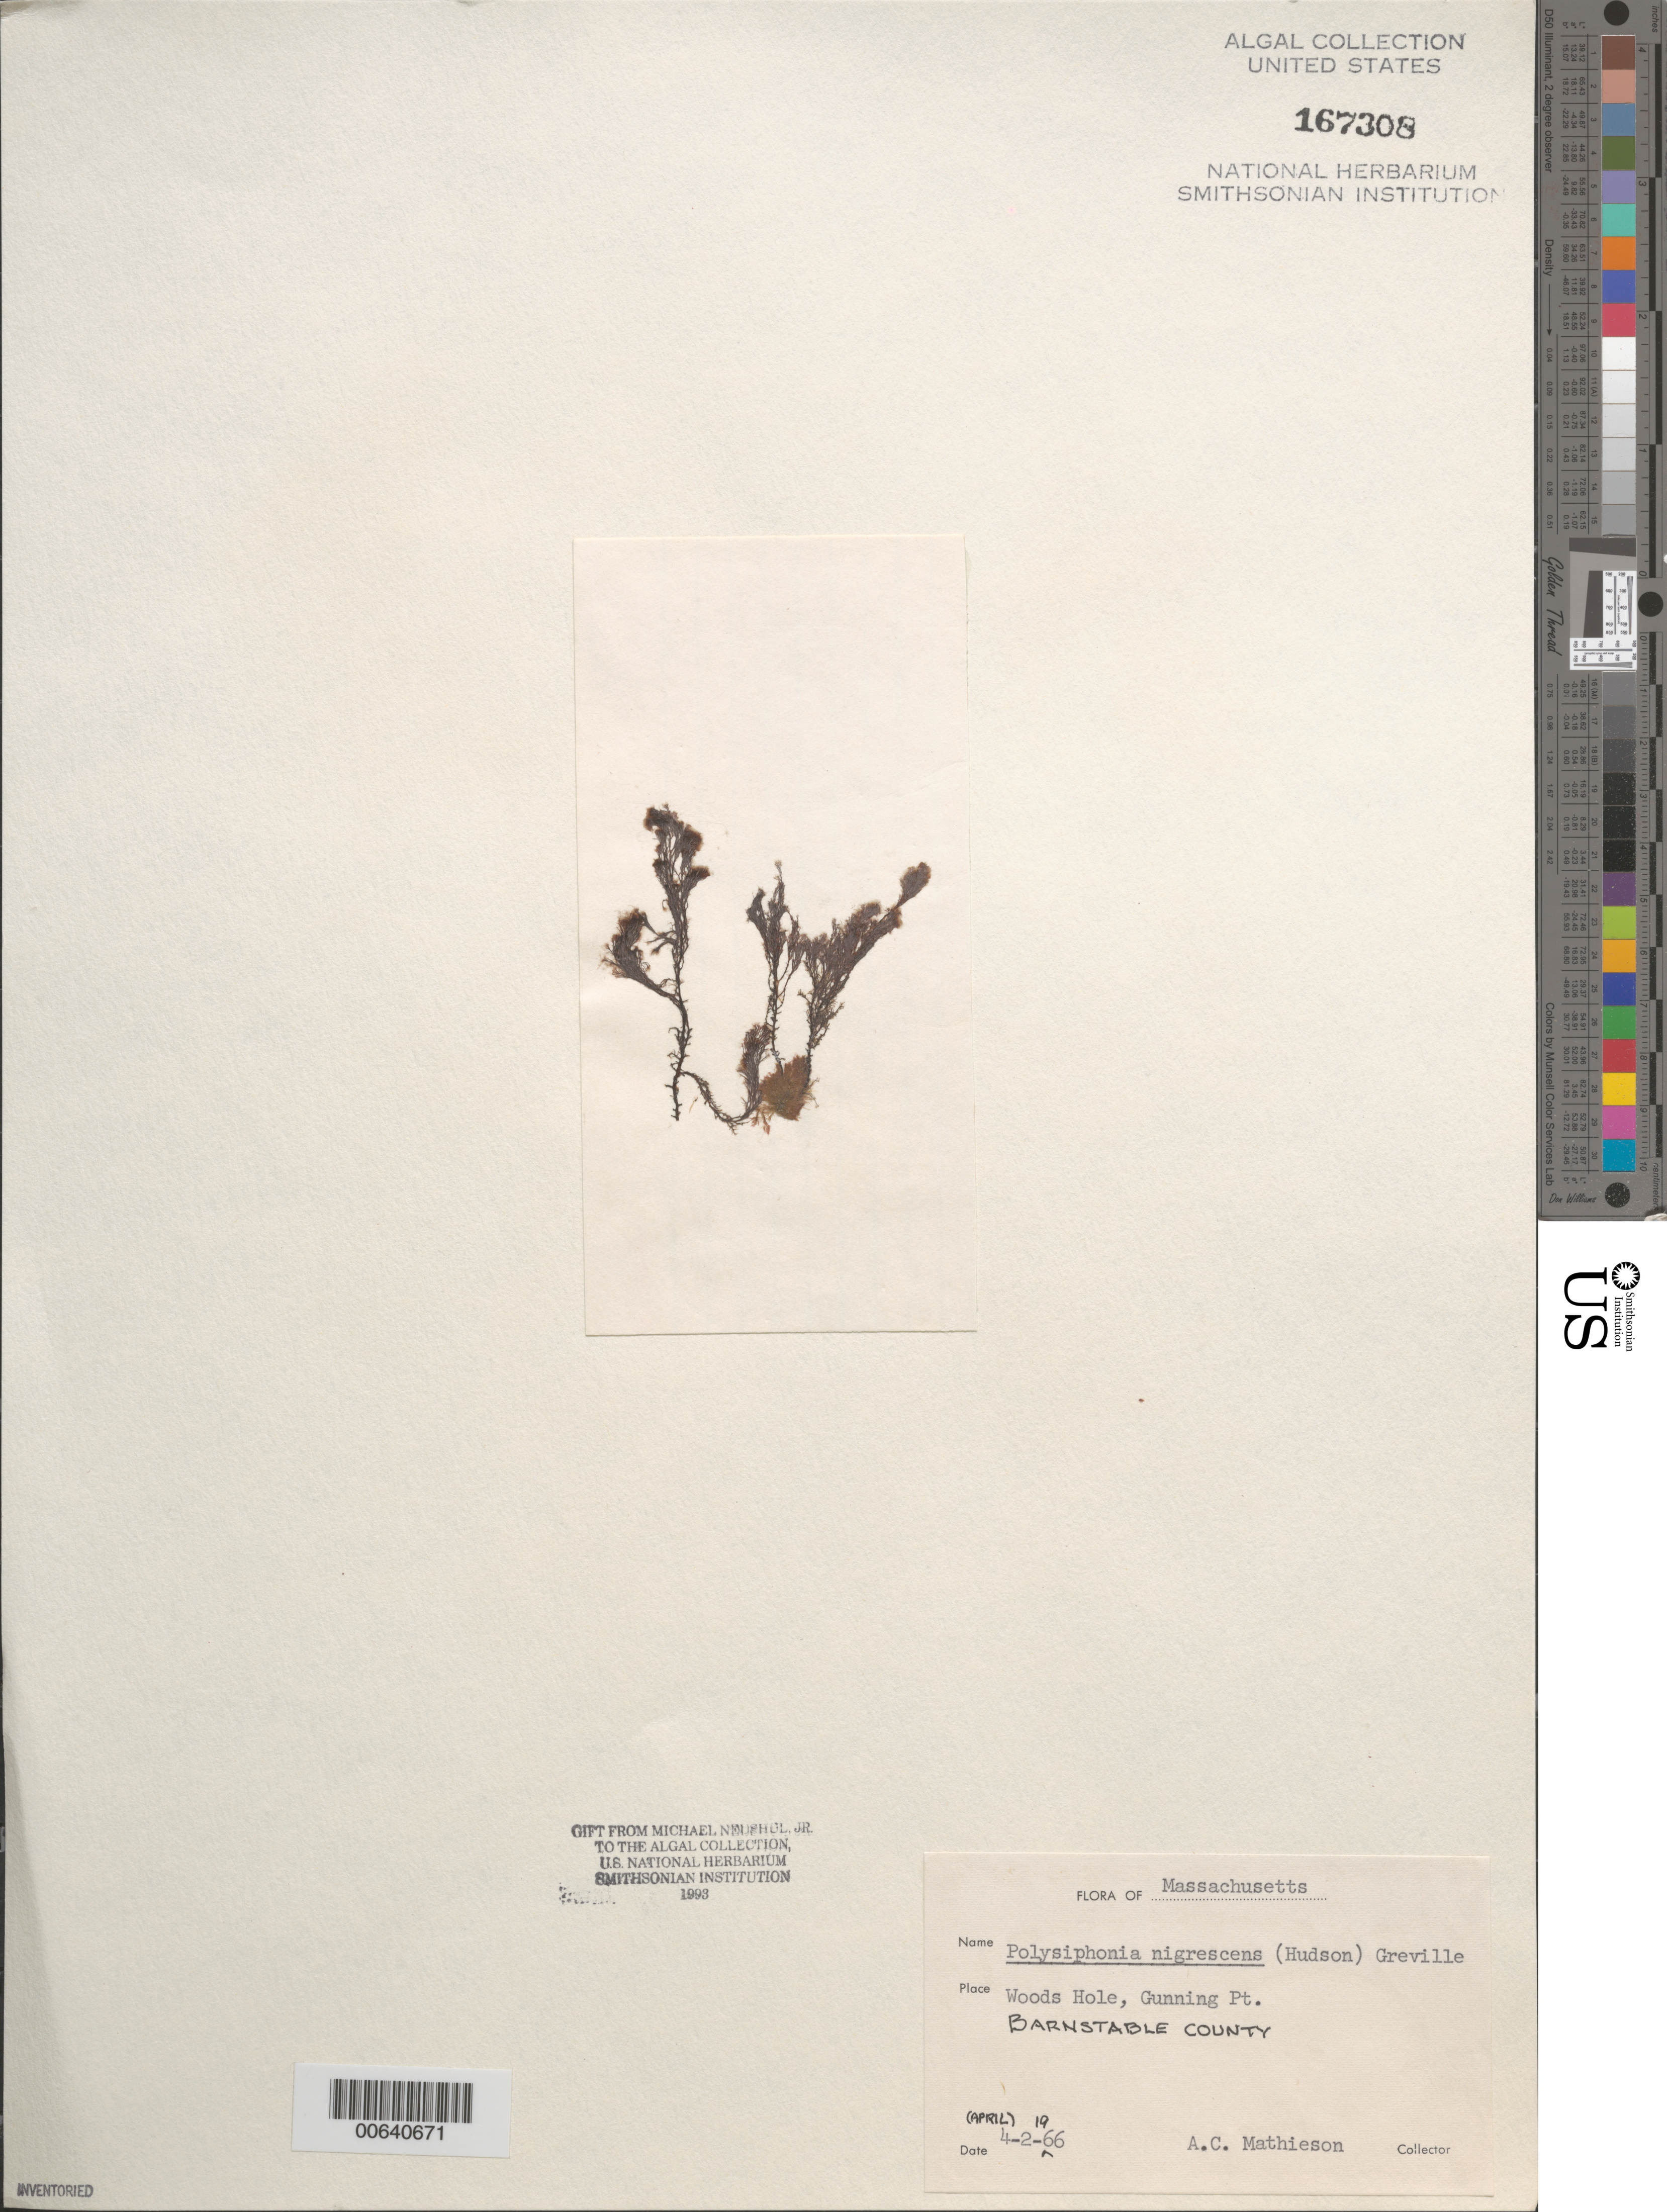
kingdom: Plantae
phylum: Rhodophyta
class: Florideophyceae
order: Ceramiales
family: Rhodomelaceae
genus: Vertebrata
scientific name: Vertebrata fucoides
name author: (Hudson) Kuntze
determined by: Algae name updating Project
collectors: A. C. Mathieson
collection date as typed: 02 Apr 1966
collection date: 1966-04-02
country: United States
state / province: Massachusetts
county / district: Barnstable County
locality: Woods Hole, Gunning Point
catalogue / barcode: US 167308